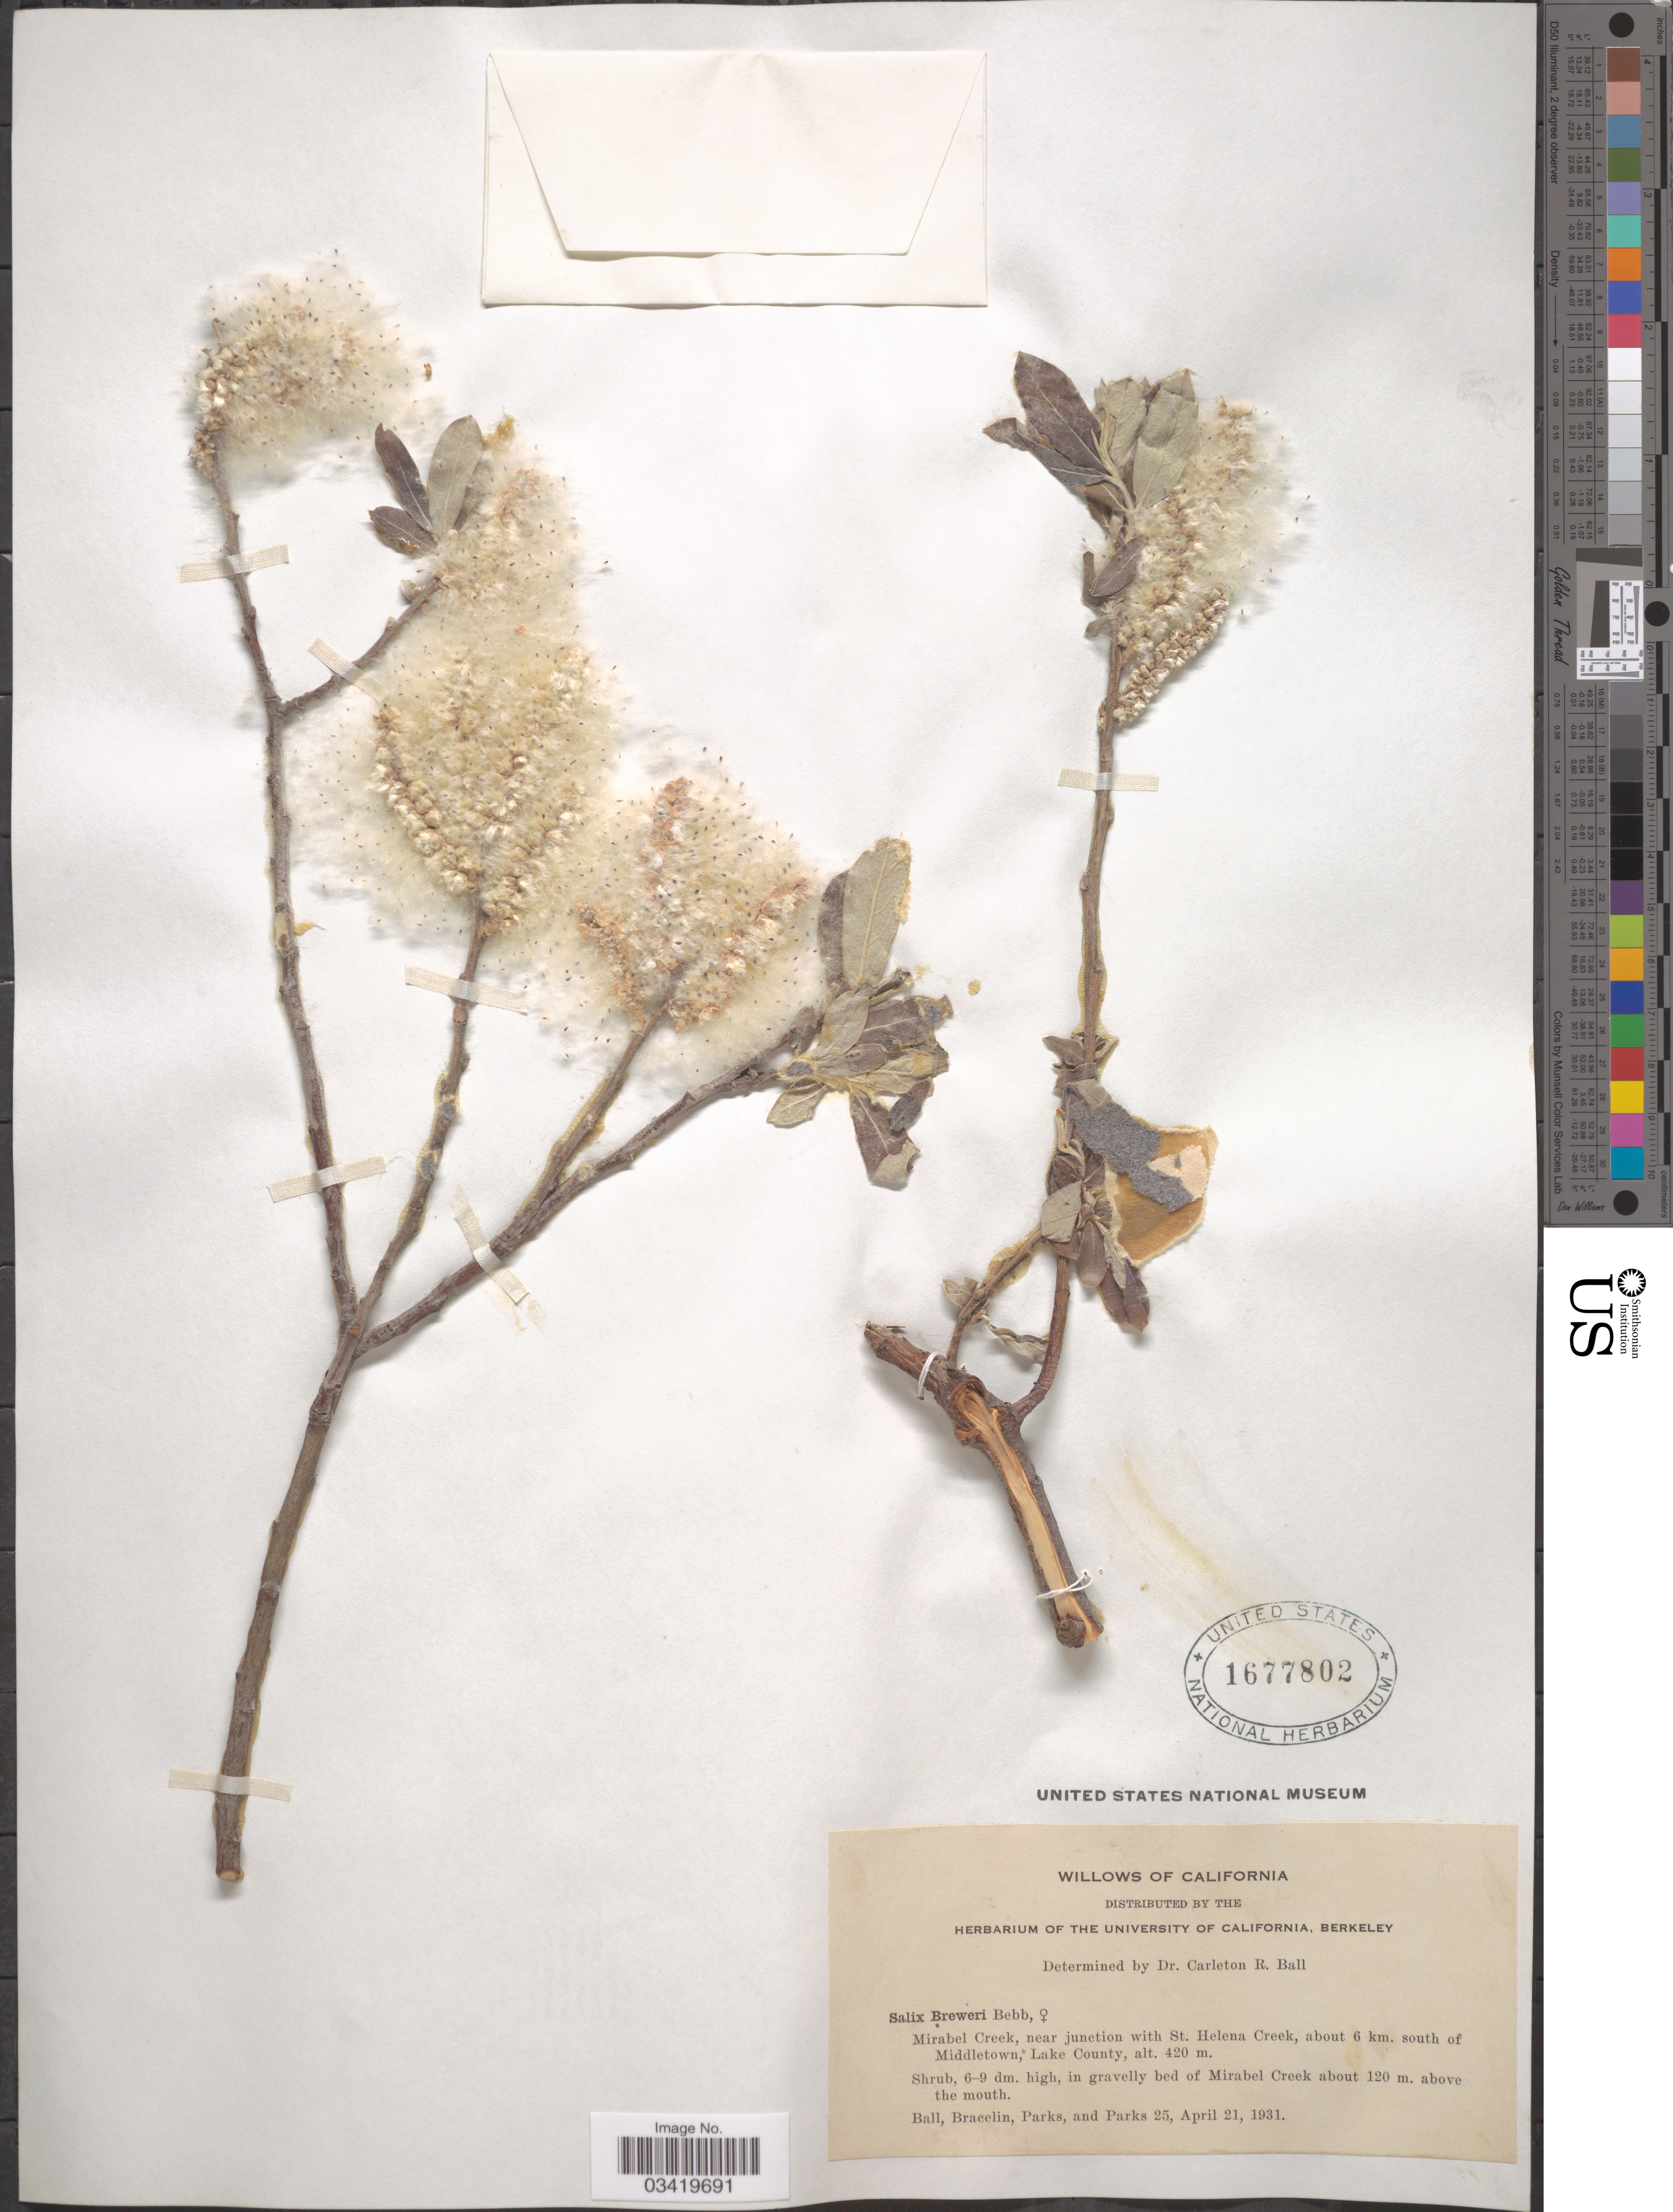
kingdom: Plantae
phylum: Tracheophyta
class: Magnoliopsida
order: Malpighiales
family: Salicaceae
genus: Salix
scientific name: Salix breweri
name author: Bebb in S. Watson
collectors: -- Ball, Bracelin, Parks & Parks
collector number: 25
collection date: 1931-04-21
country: United States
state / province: California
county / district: Lake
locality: Mirabel Creek, near junction with St. Helena Creek, about 6 km. south of Middletown, Lake County. In gravelly bed of Mirabel Creek about 120 m. above the mouth.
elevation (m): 420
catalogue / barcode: US 1677802